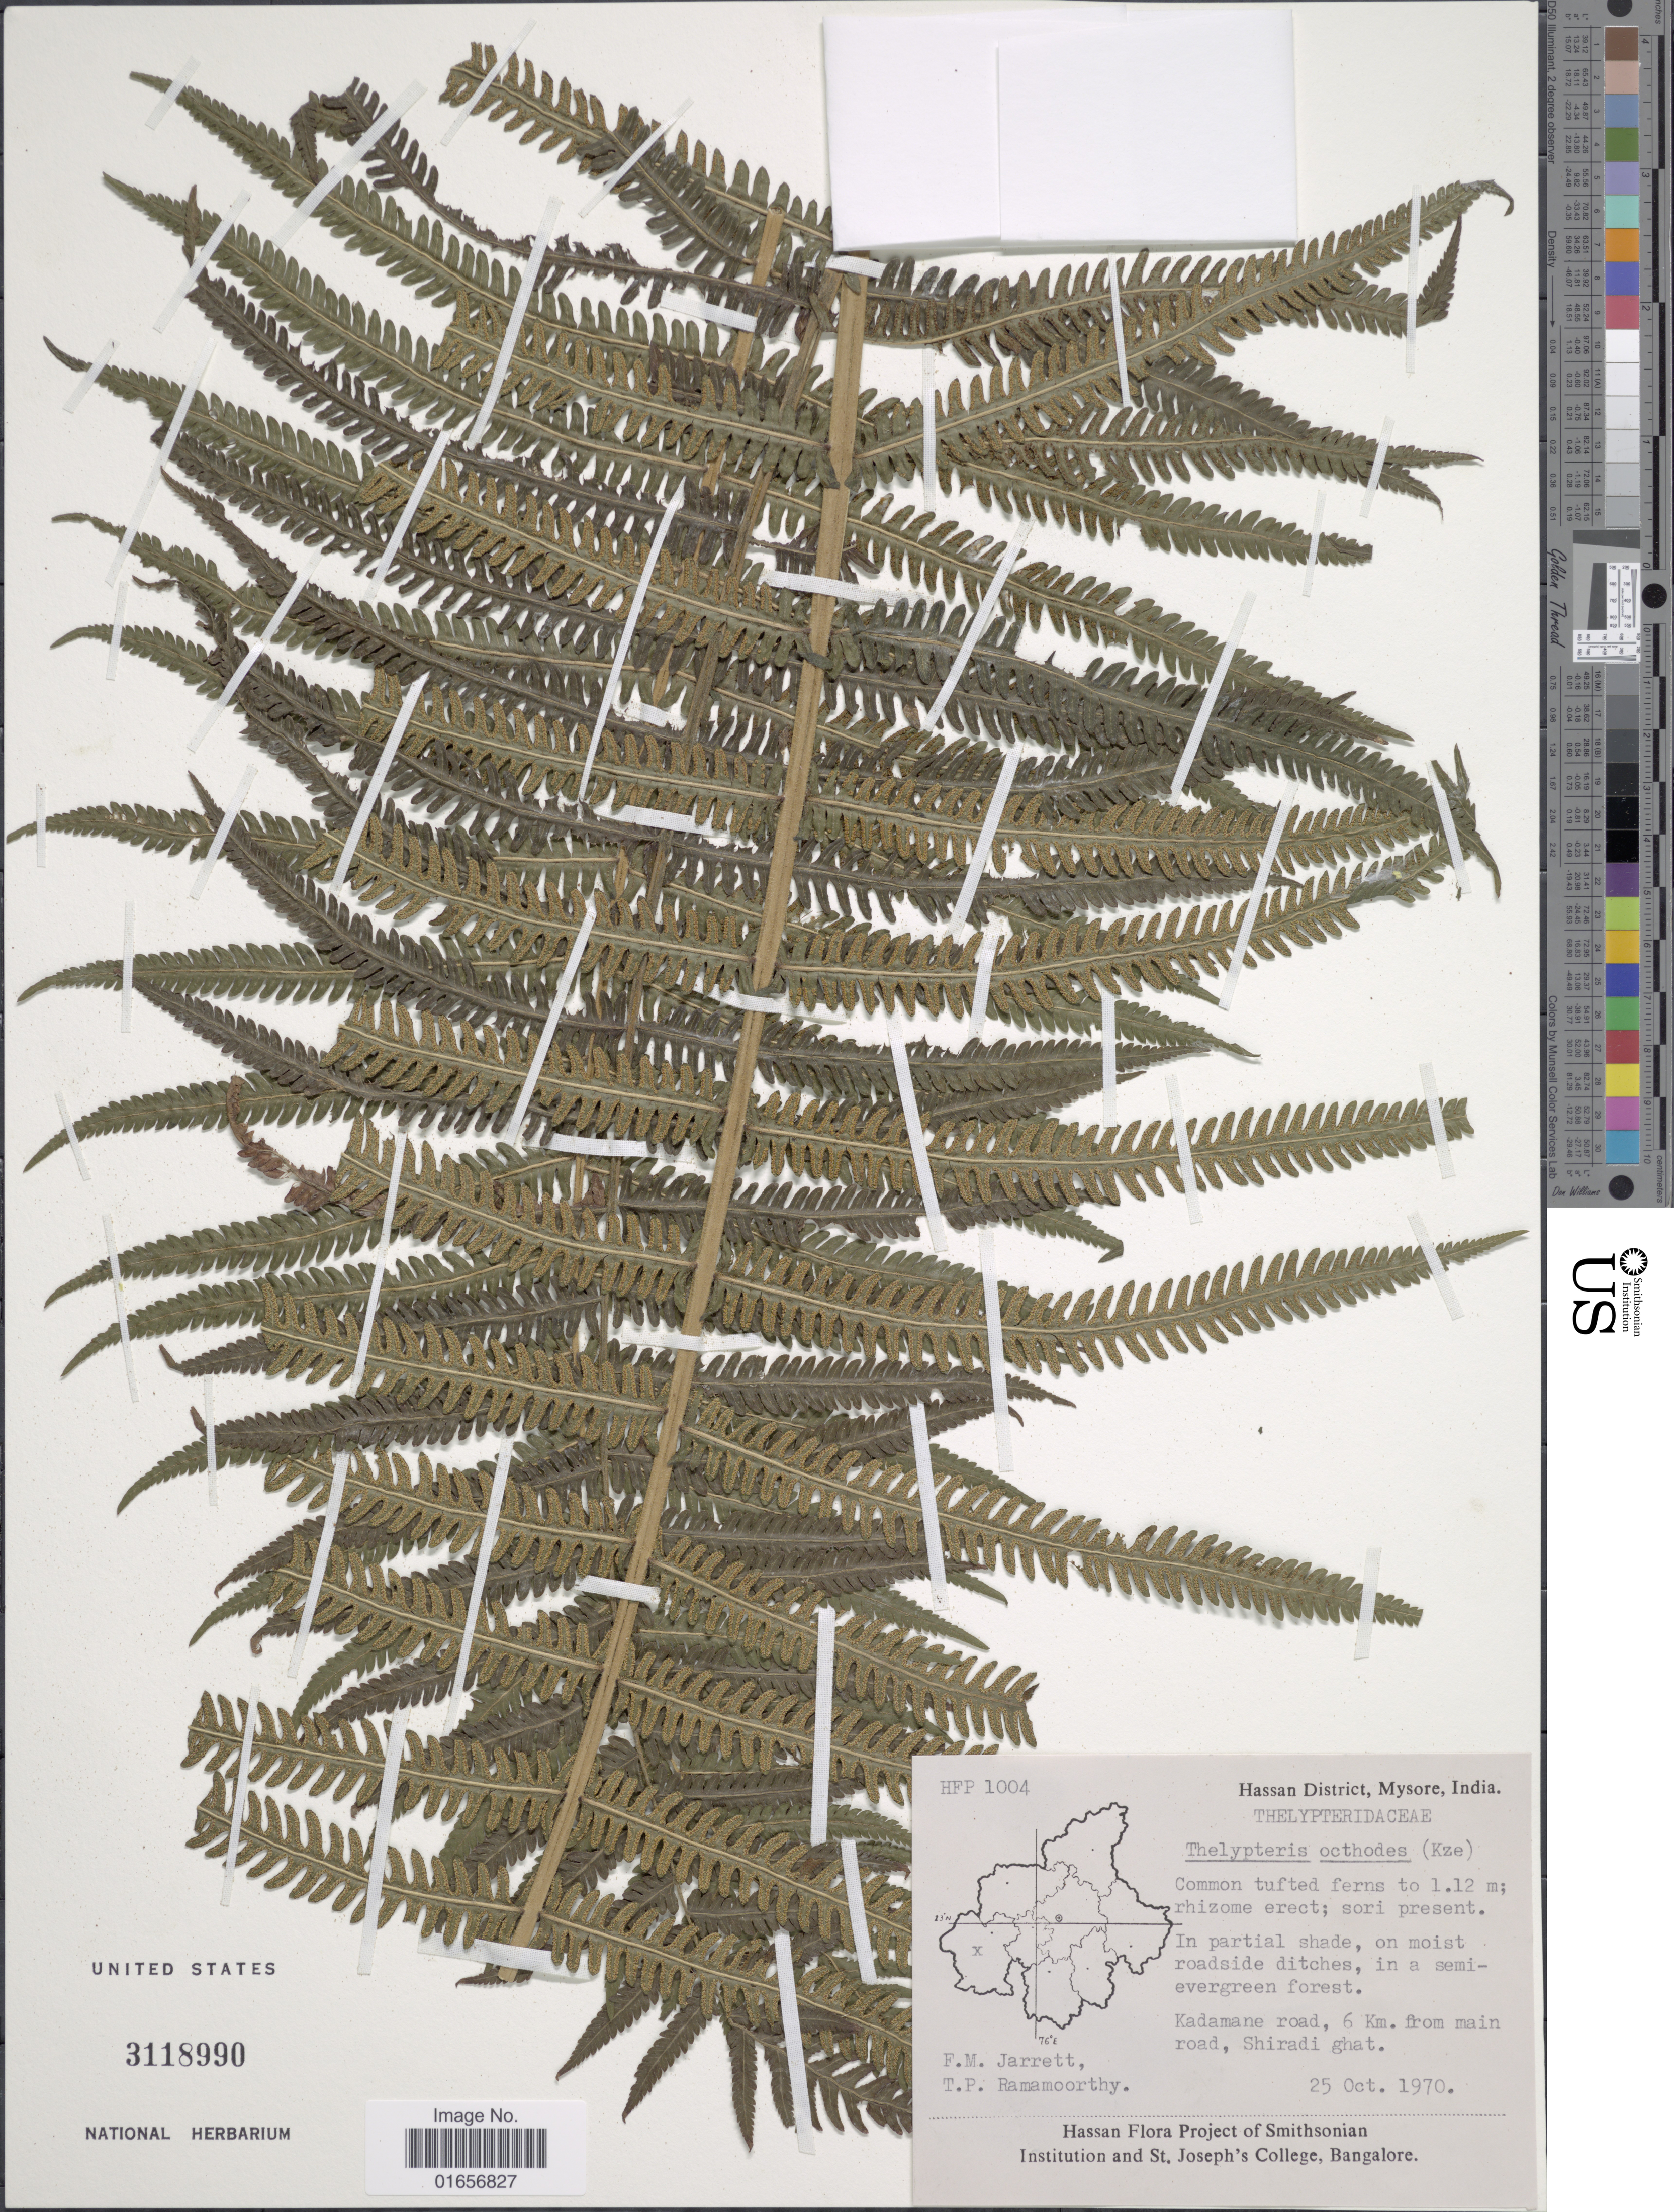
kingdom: Plantae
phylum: Tracheophyta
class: Polypodiopsida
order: Polypodiales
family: Thelypteridaceae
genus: Pseudocyclosorus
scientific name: Pseudocyclosorus ochthodes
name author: (Kunze) Holttum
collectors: F. M. Jarrett & T. P. Ramamoorthy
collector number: HFP 1004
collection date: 1970-10-25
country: India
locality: Hassan District, Mysore, Kadamane road, 6 km. from main road, Shiradi ghat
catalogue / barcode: US 3118990